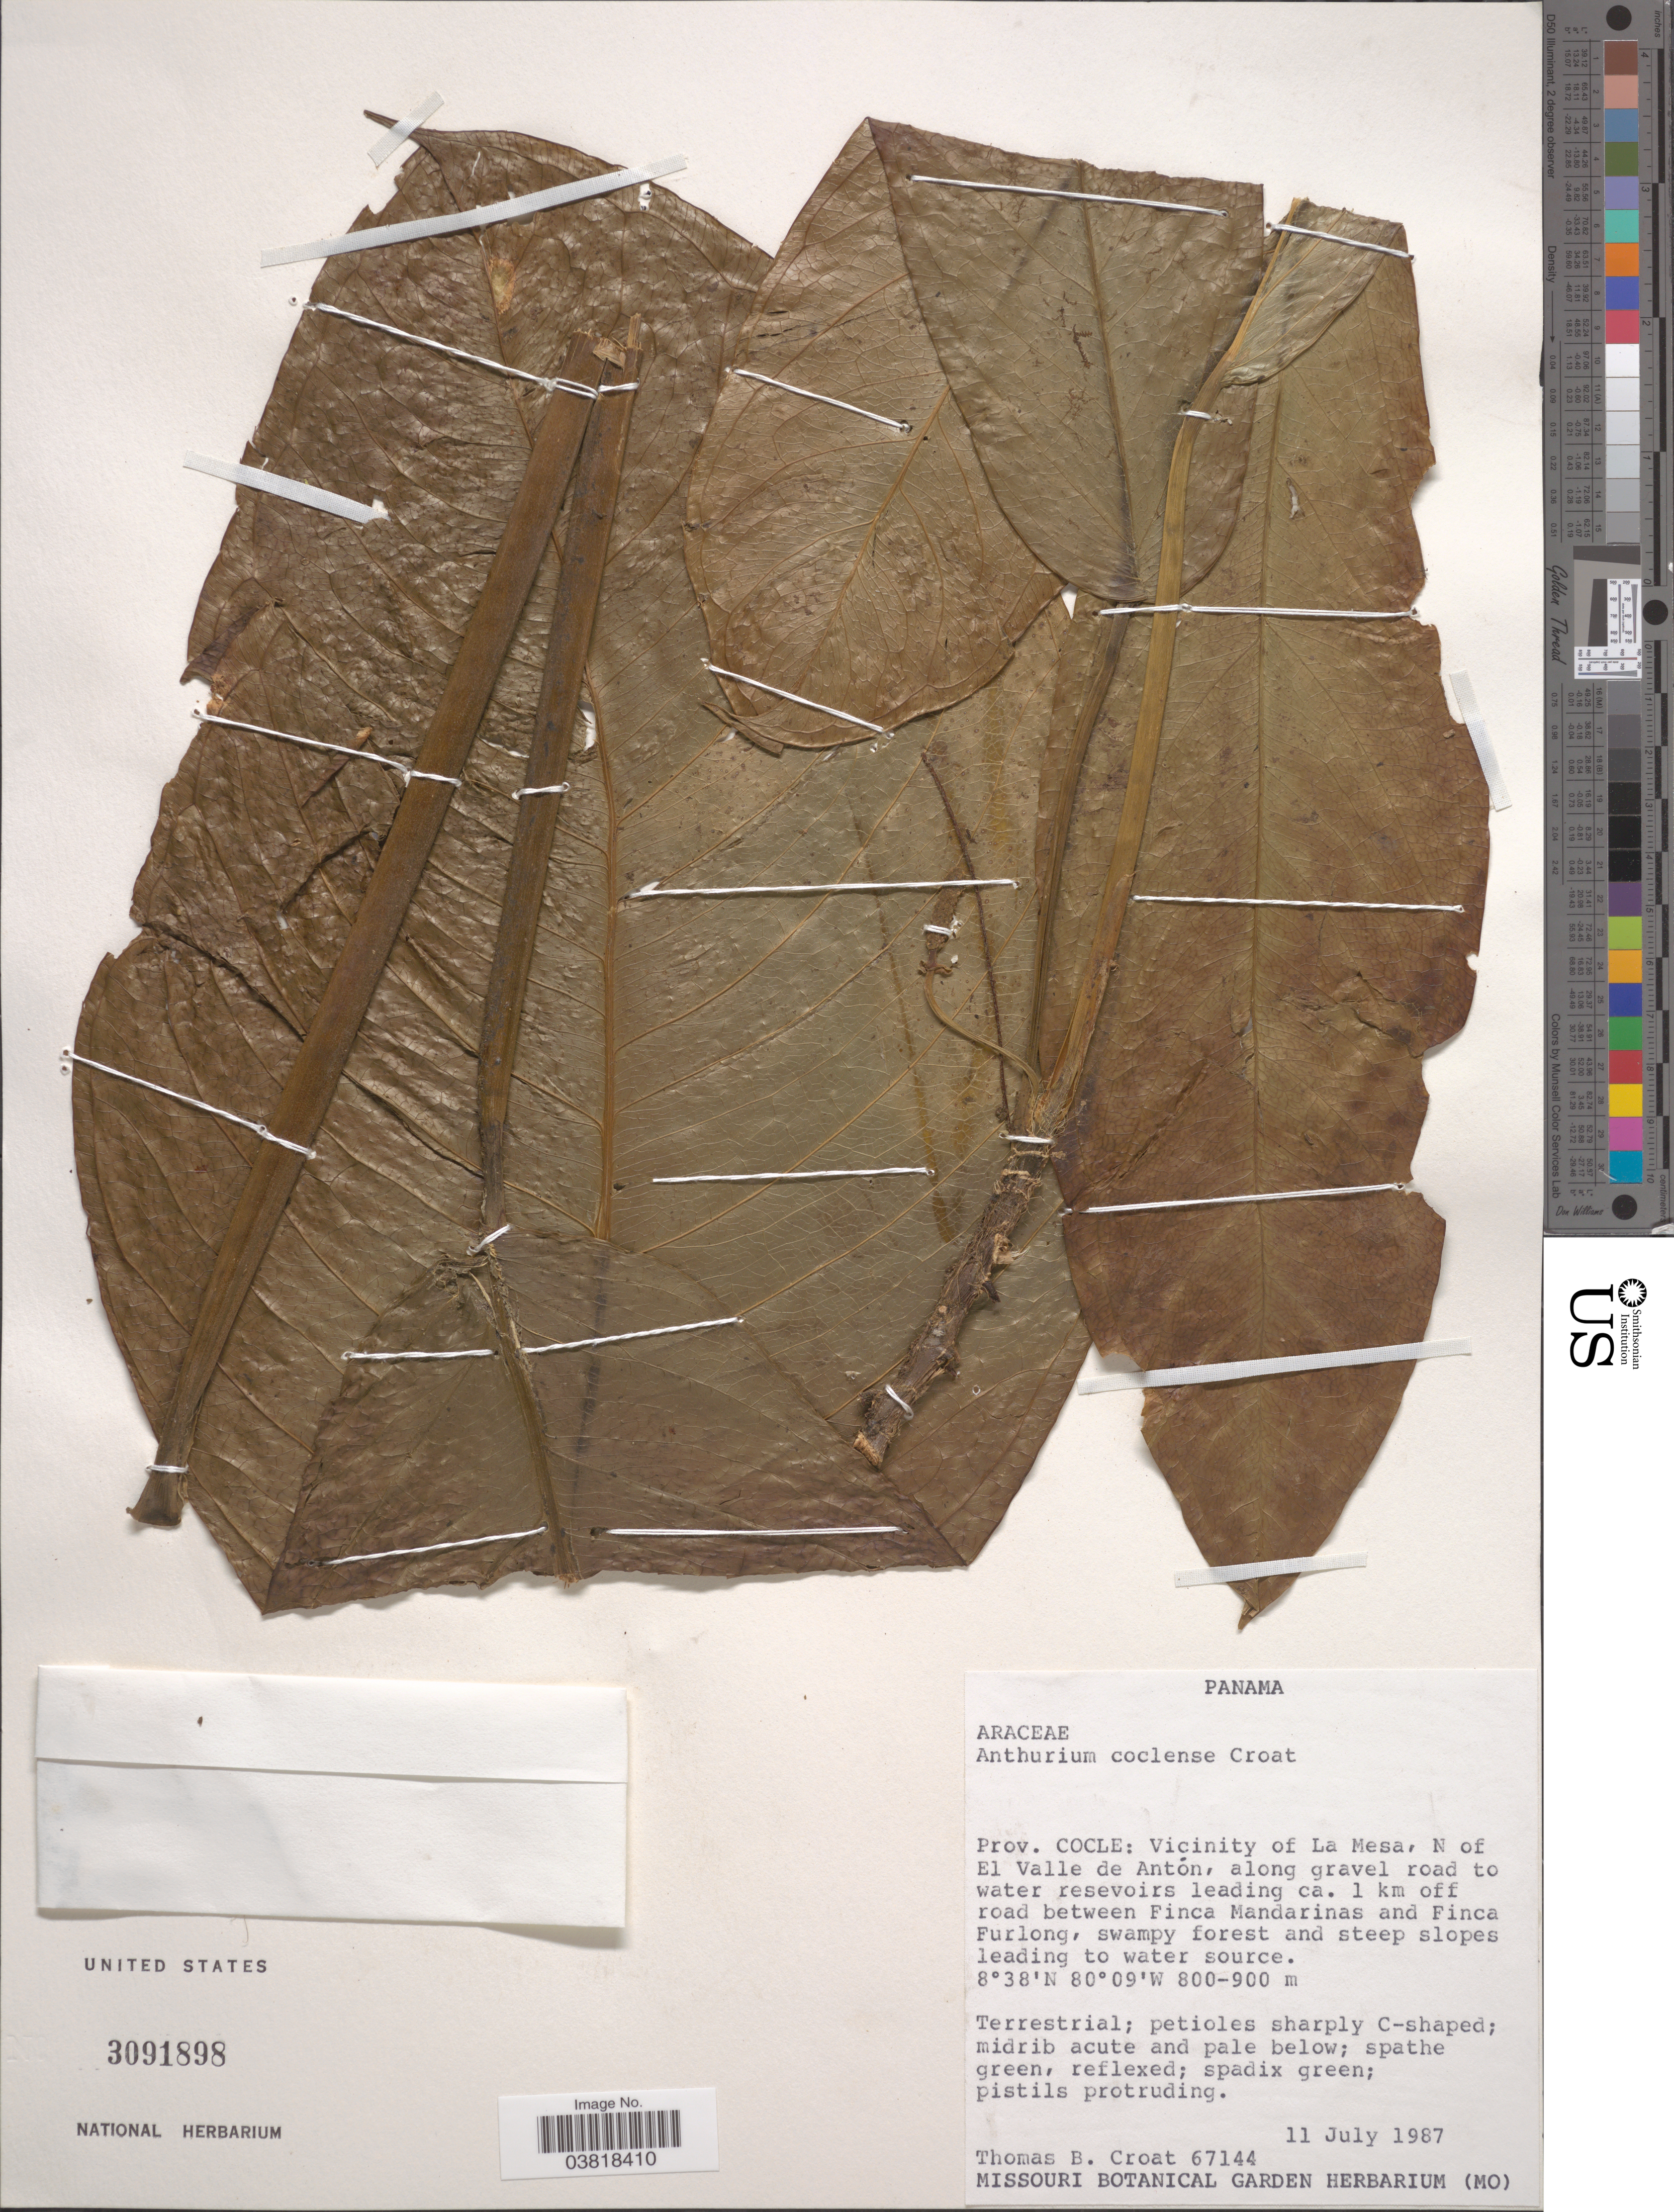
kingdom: Plantae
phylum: Tracheophyta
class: Liliopsida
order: Alismatales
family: Araceae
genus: Anthurium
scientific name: Anthurium coclense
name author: Croat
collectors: T. B. Croat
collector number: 67144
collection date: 1987-07-11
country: Panama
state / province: Cocle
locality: Vicinity of La Mesa, N of El Valle de Antón, along gravel road to water reservoirs leading ca. 1 km off road between Finca Mandarinas and Finca Furlong, swampy forest and steep slopes leading to water source.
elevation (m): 800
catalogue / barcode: US 3091898